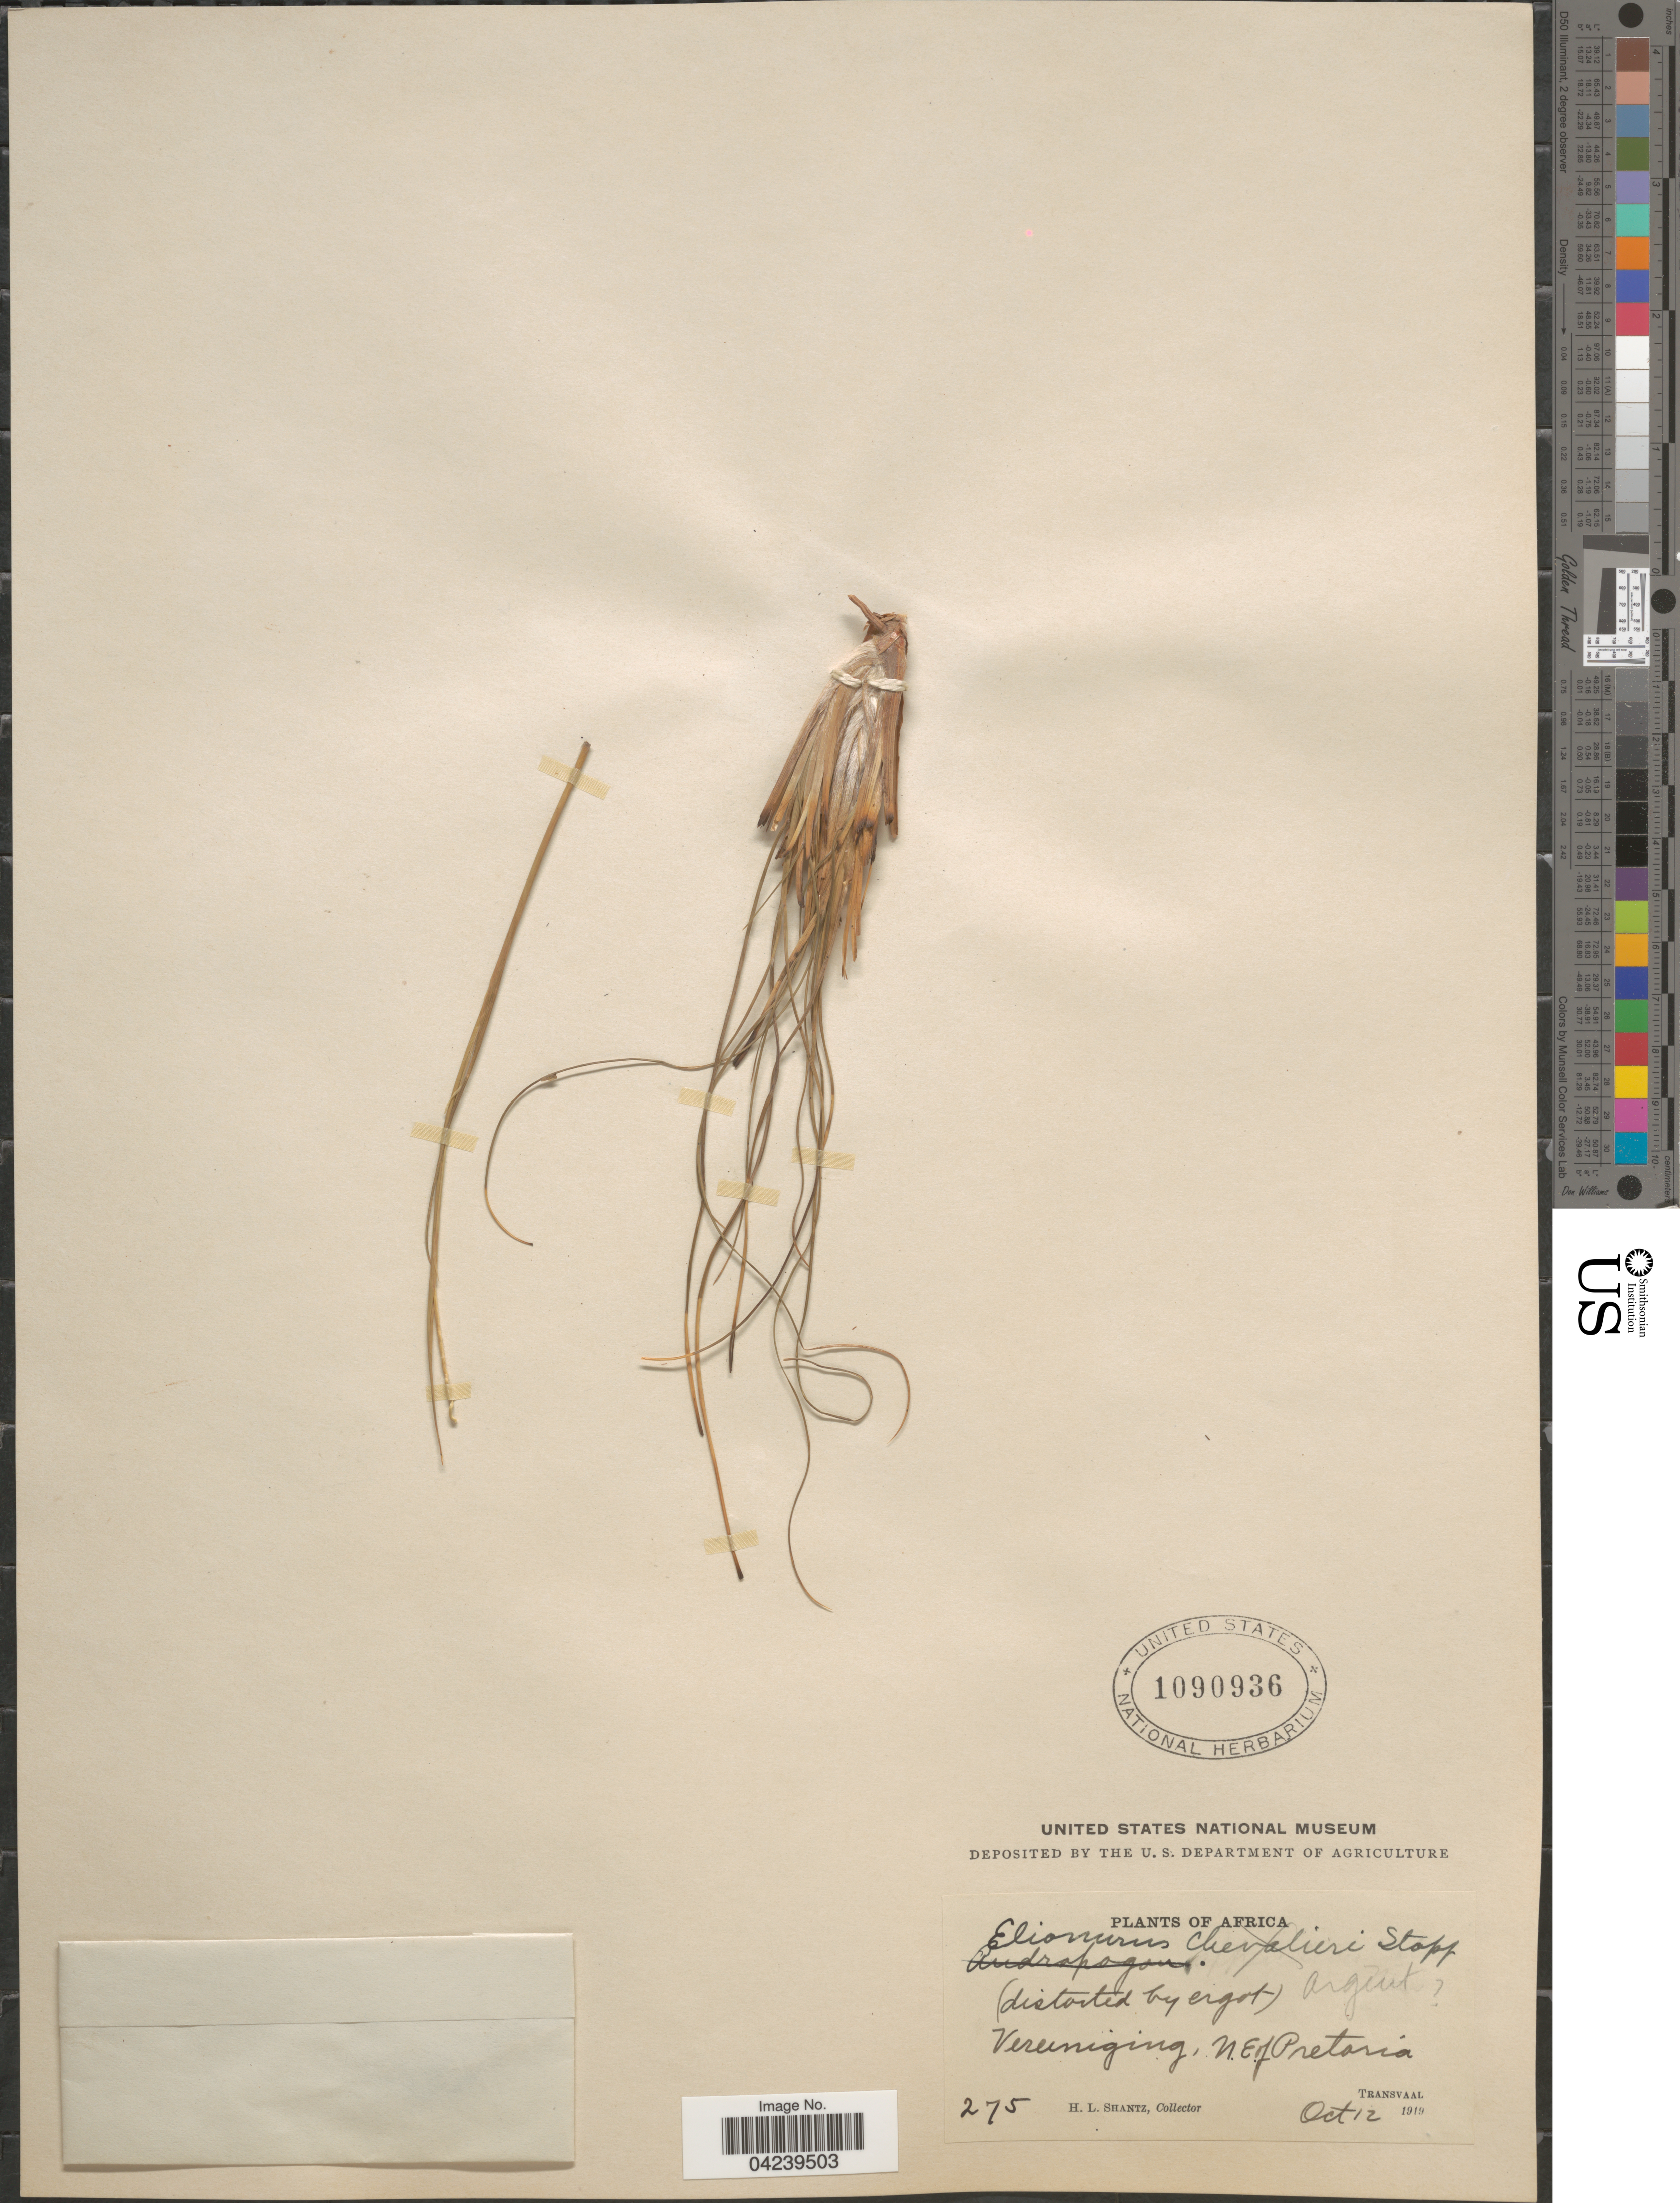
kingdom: Plantae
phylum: Tracheophyta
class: Liliopsida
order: Poales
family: Poaceae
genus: Elionurus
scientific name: Elionurus muticus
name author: (Spreng.) Kuntze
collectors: H. Shantz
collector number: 275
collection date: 1919-10-12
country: South Africa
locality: Vereiniging, N. E. of Pretoria. Transvaal.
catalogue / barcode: US 1090936